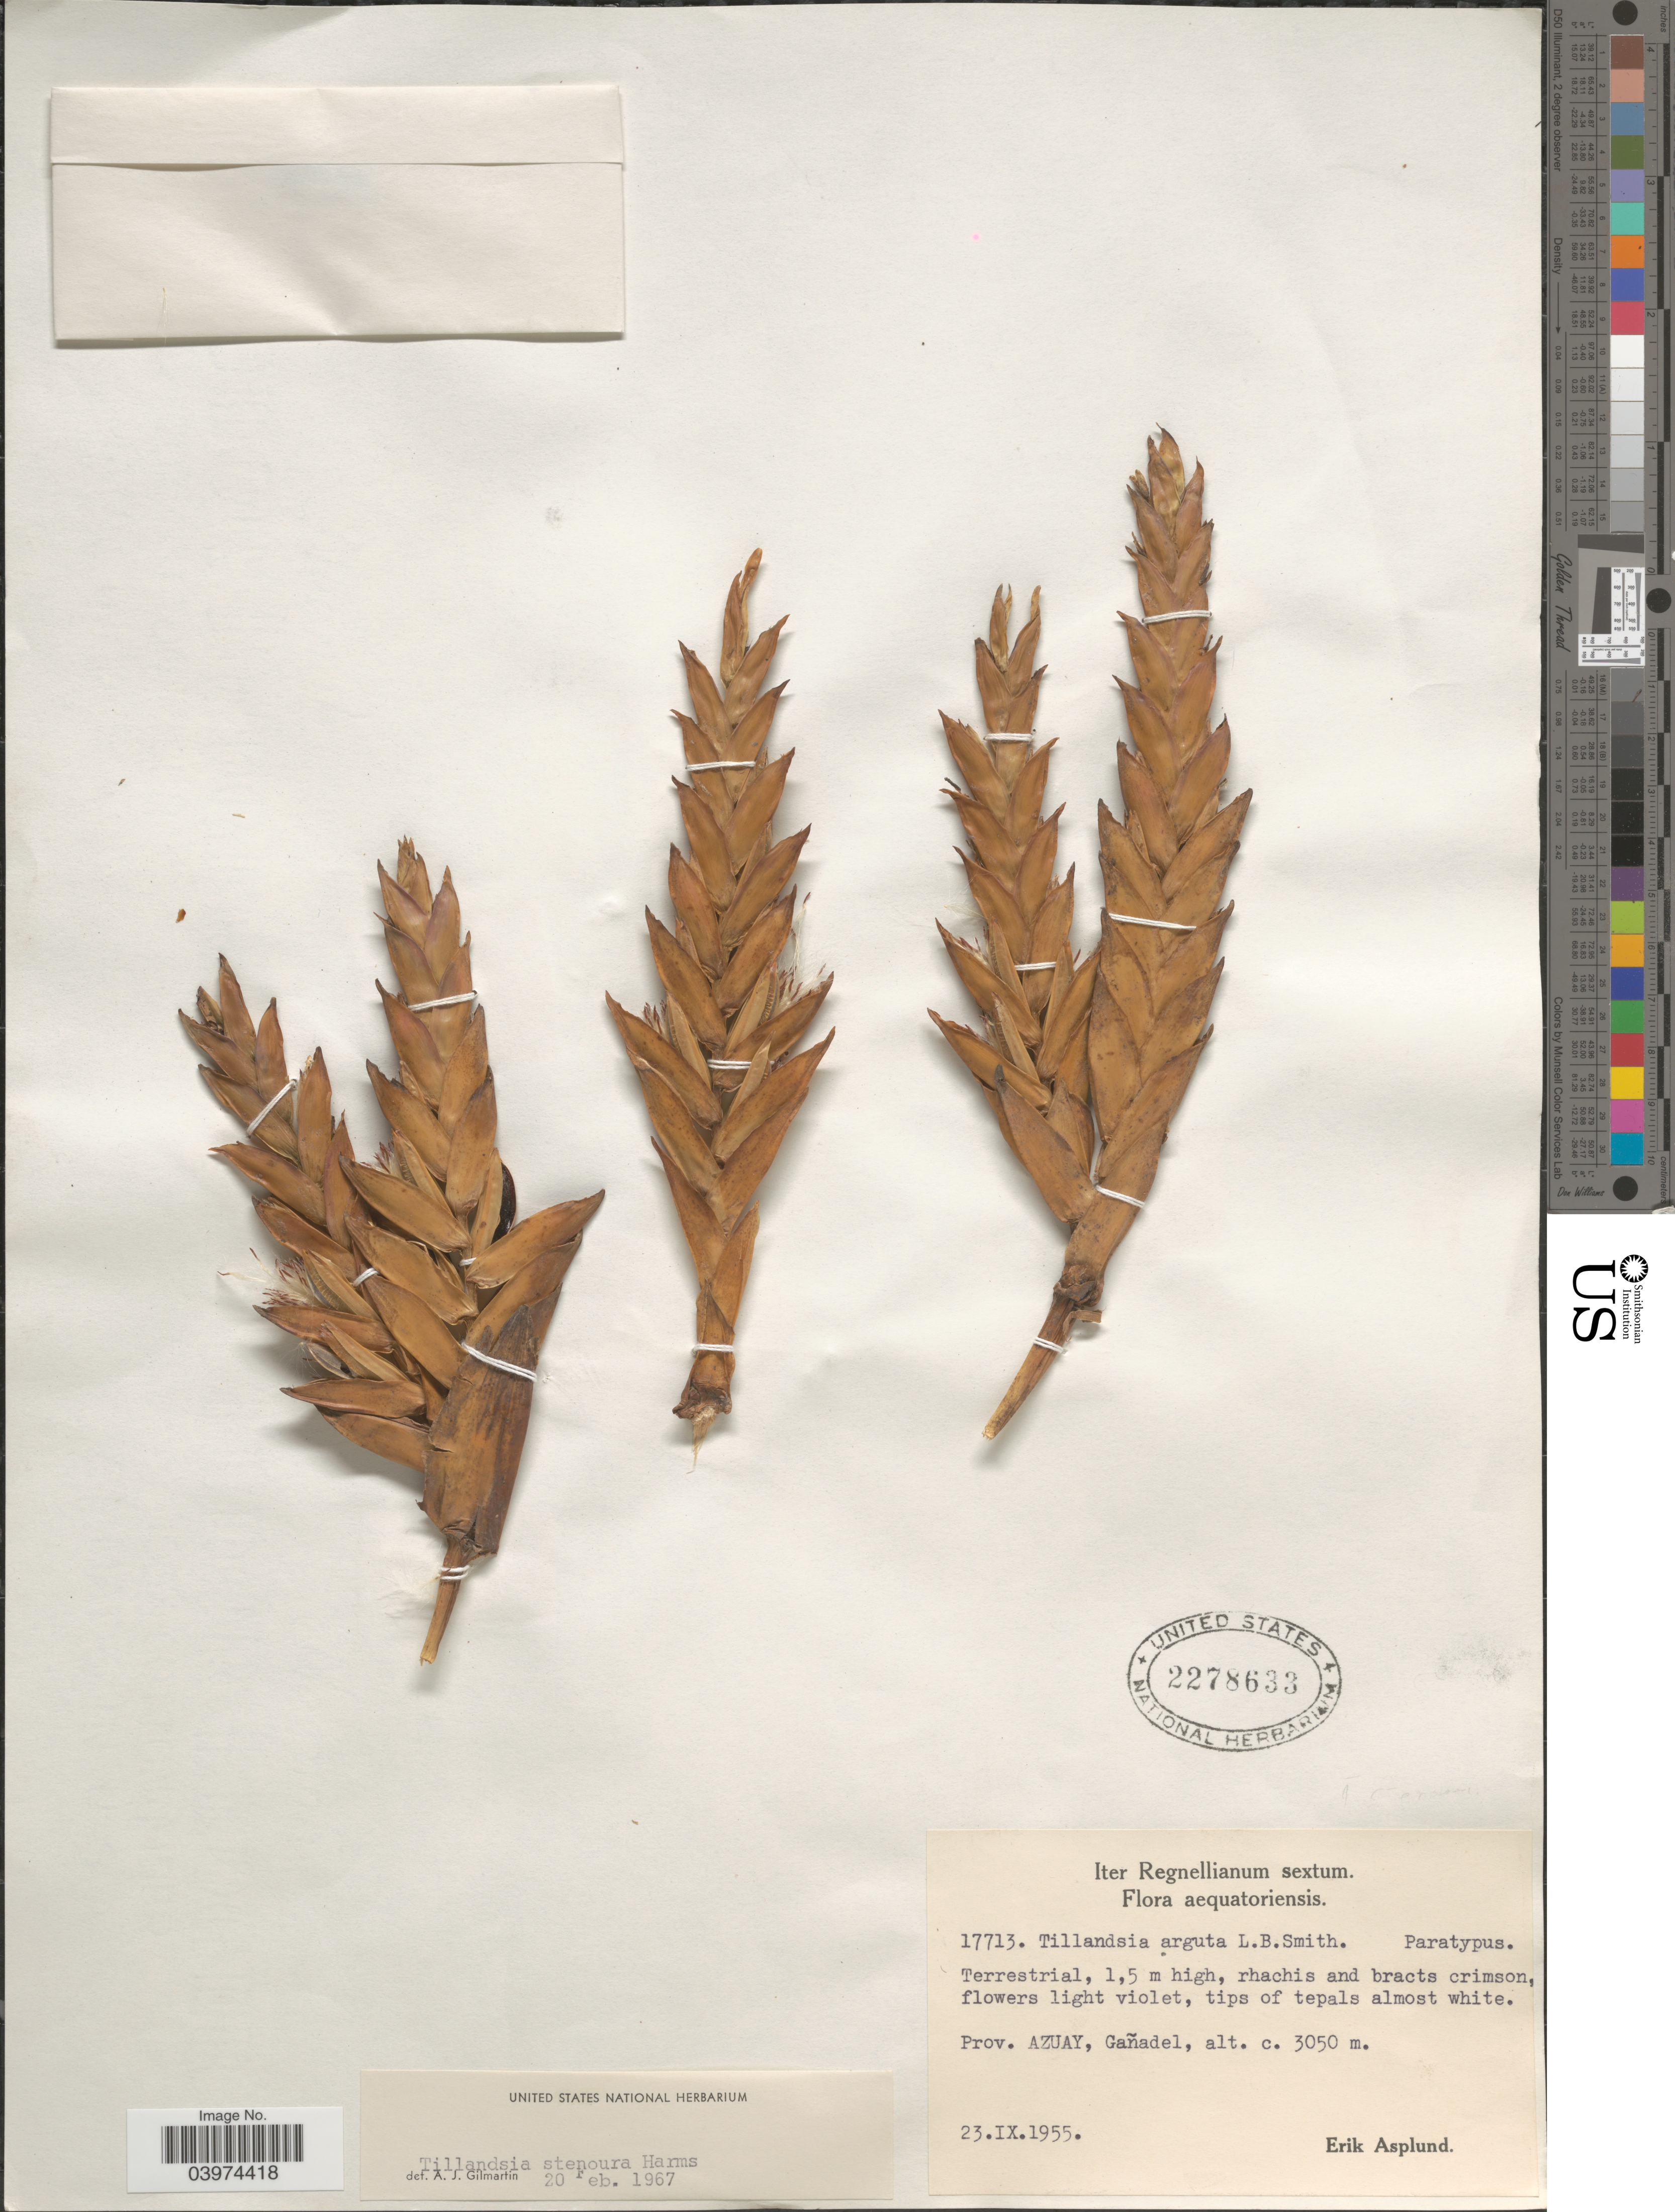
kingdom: Plantae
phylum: Tracheophyta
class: Liliopsida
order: Poales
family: Bromeliaceae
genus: Tillandsia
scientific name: Tillandsia stenoura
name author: Harms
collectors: E. Asplund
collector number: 17713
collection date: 1955-09-23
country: Ecuador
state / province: Azuay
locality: Iter Regnellianum sextum. Aequatoriensis. Prov. Azuay, Gañadel.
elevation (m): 3050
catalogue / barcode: US 2278633